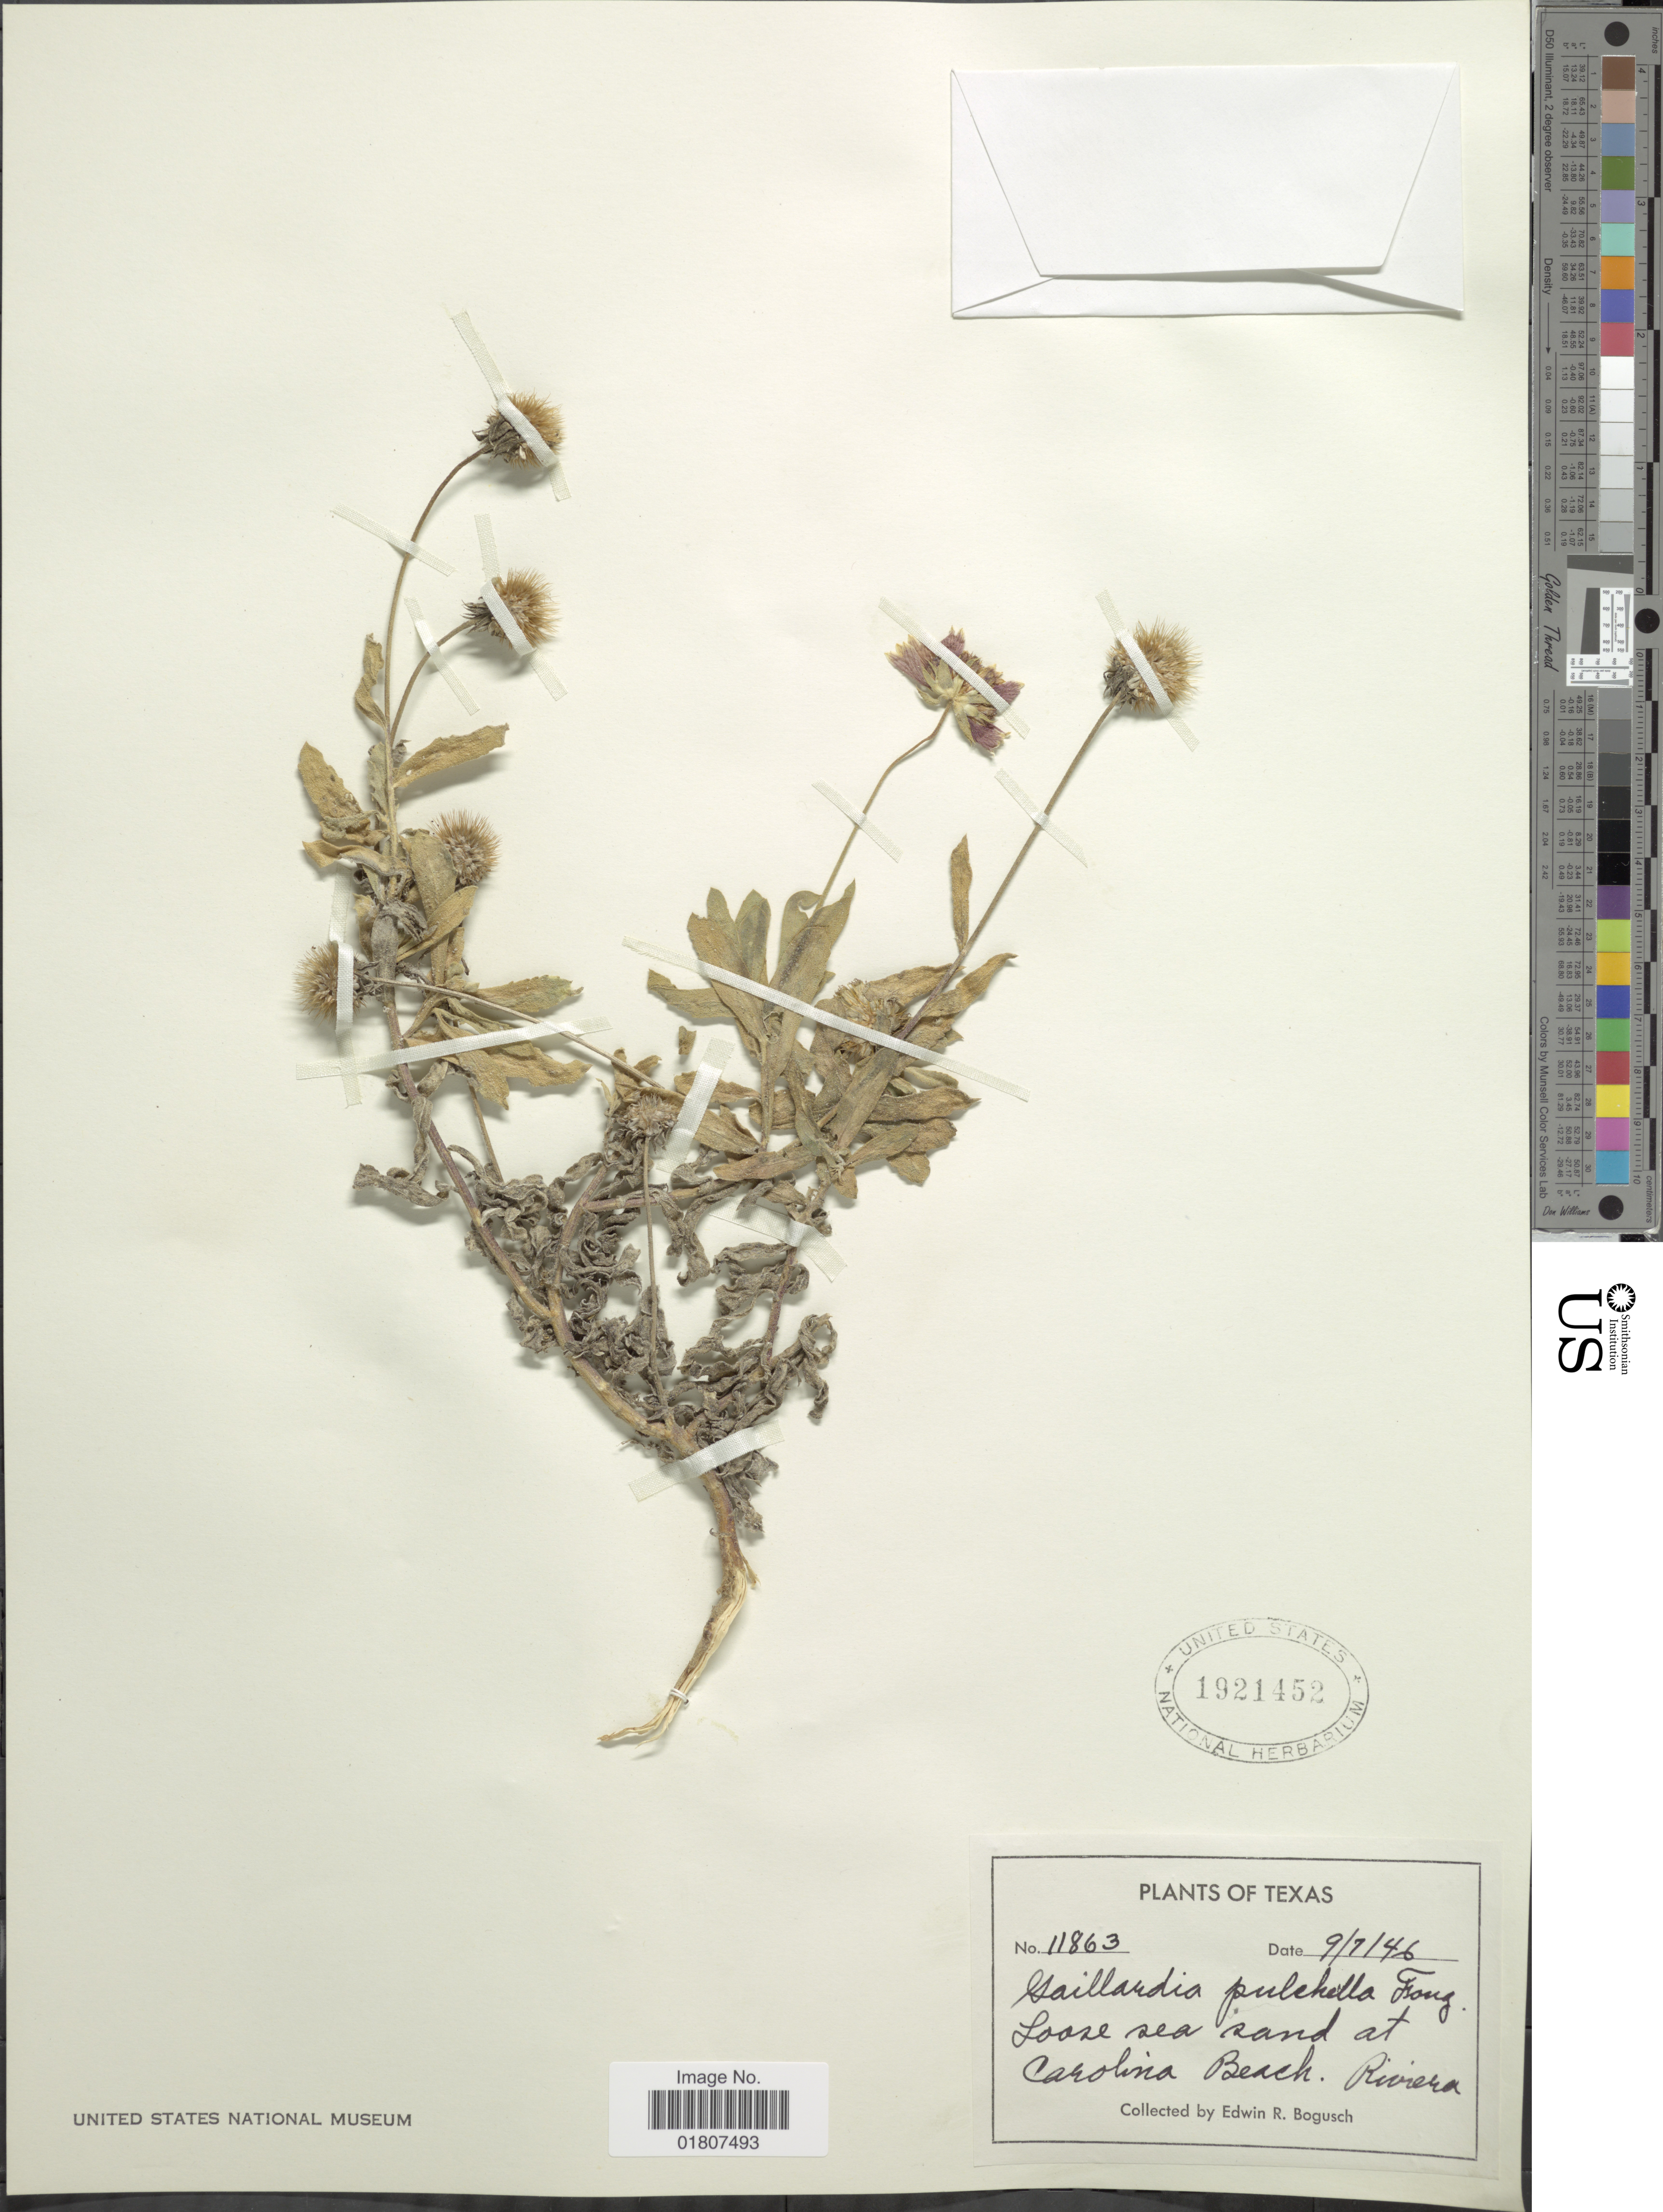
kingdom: Plantae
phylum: Tracheophyta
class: Magnoliopsida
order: Asterales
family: Asteraceae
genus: Gaillardia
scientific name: Gaillardia pulchella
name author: Foug.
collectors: E. Bogusch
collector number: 11863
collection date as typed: Transcribed d/m/y: 7/9/46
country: United States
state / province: Texas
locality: Carolina Beach. Riviera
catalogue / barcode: US 1921452